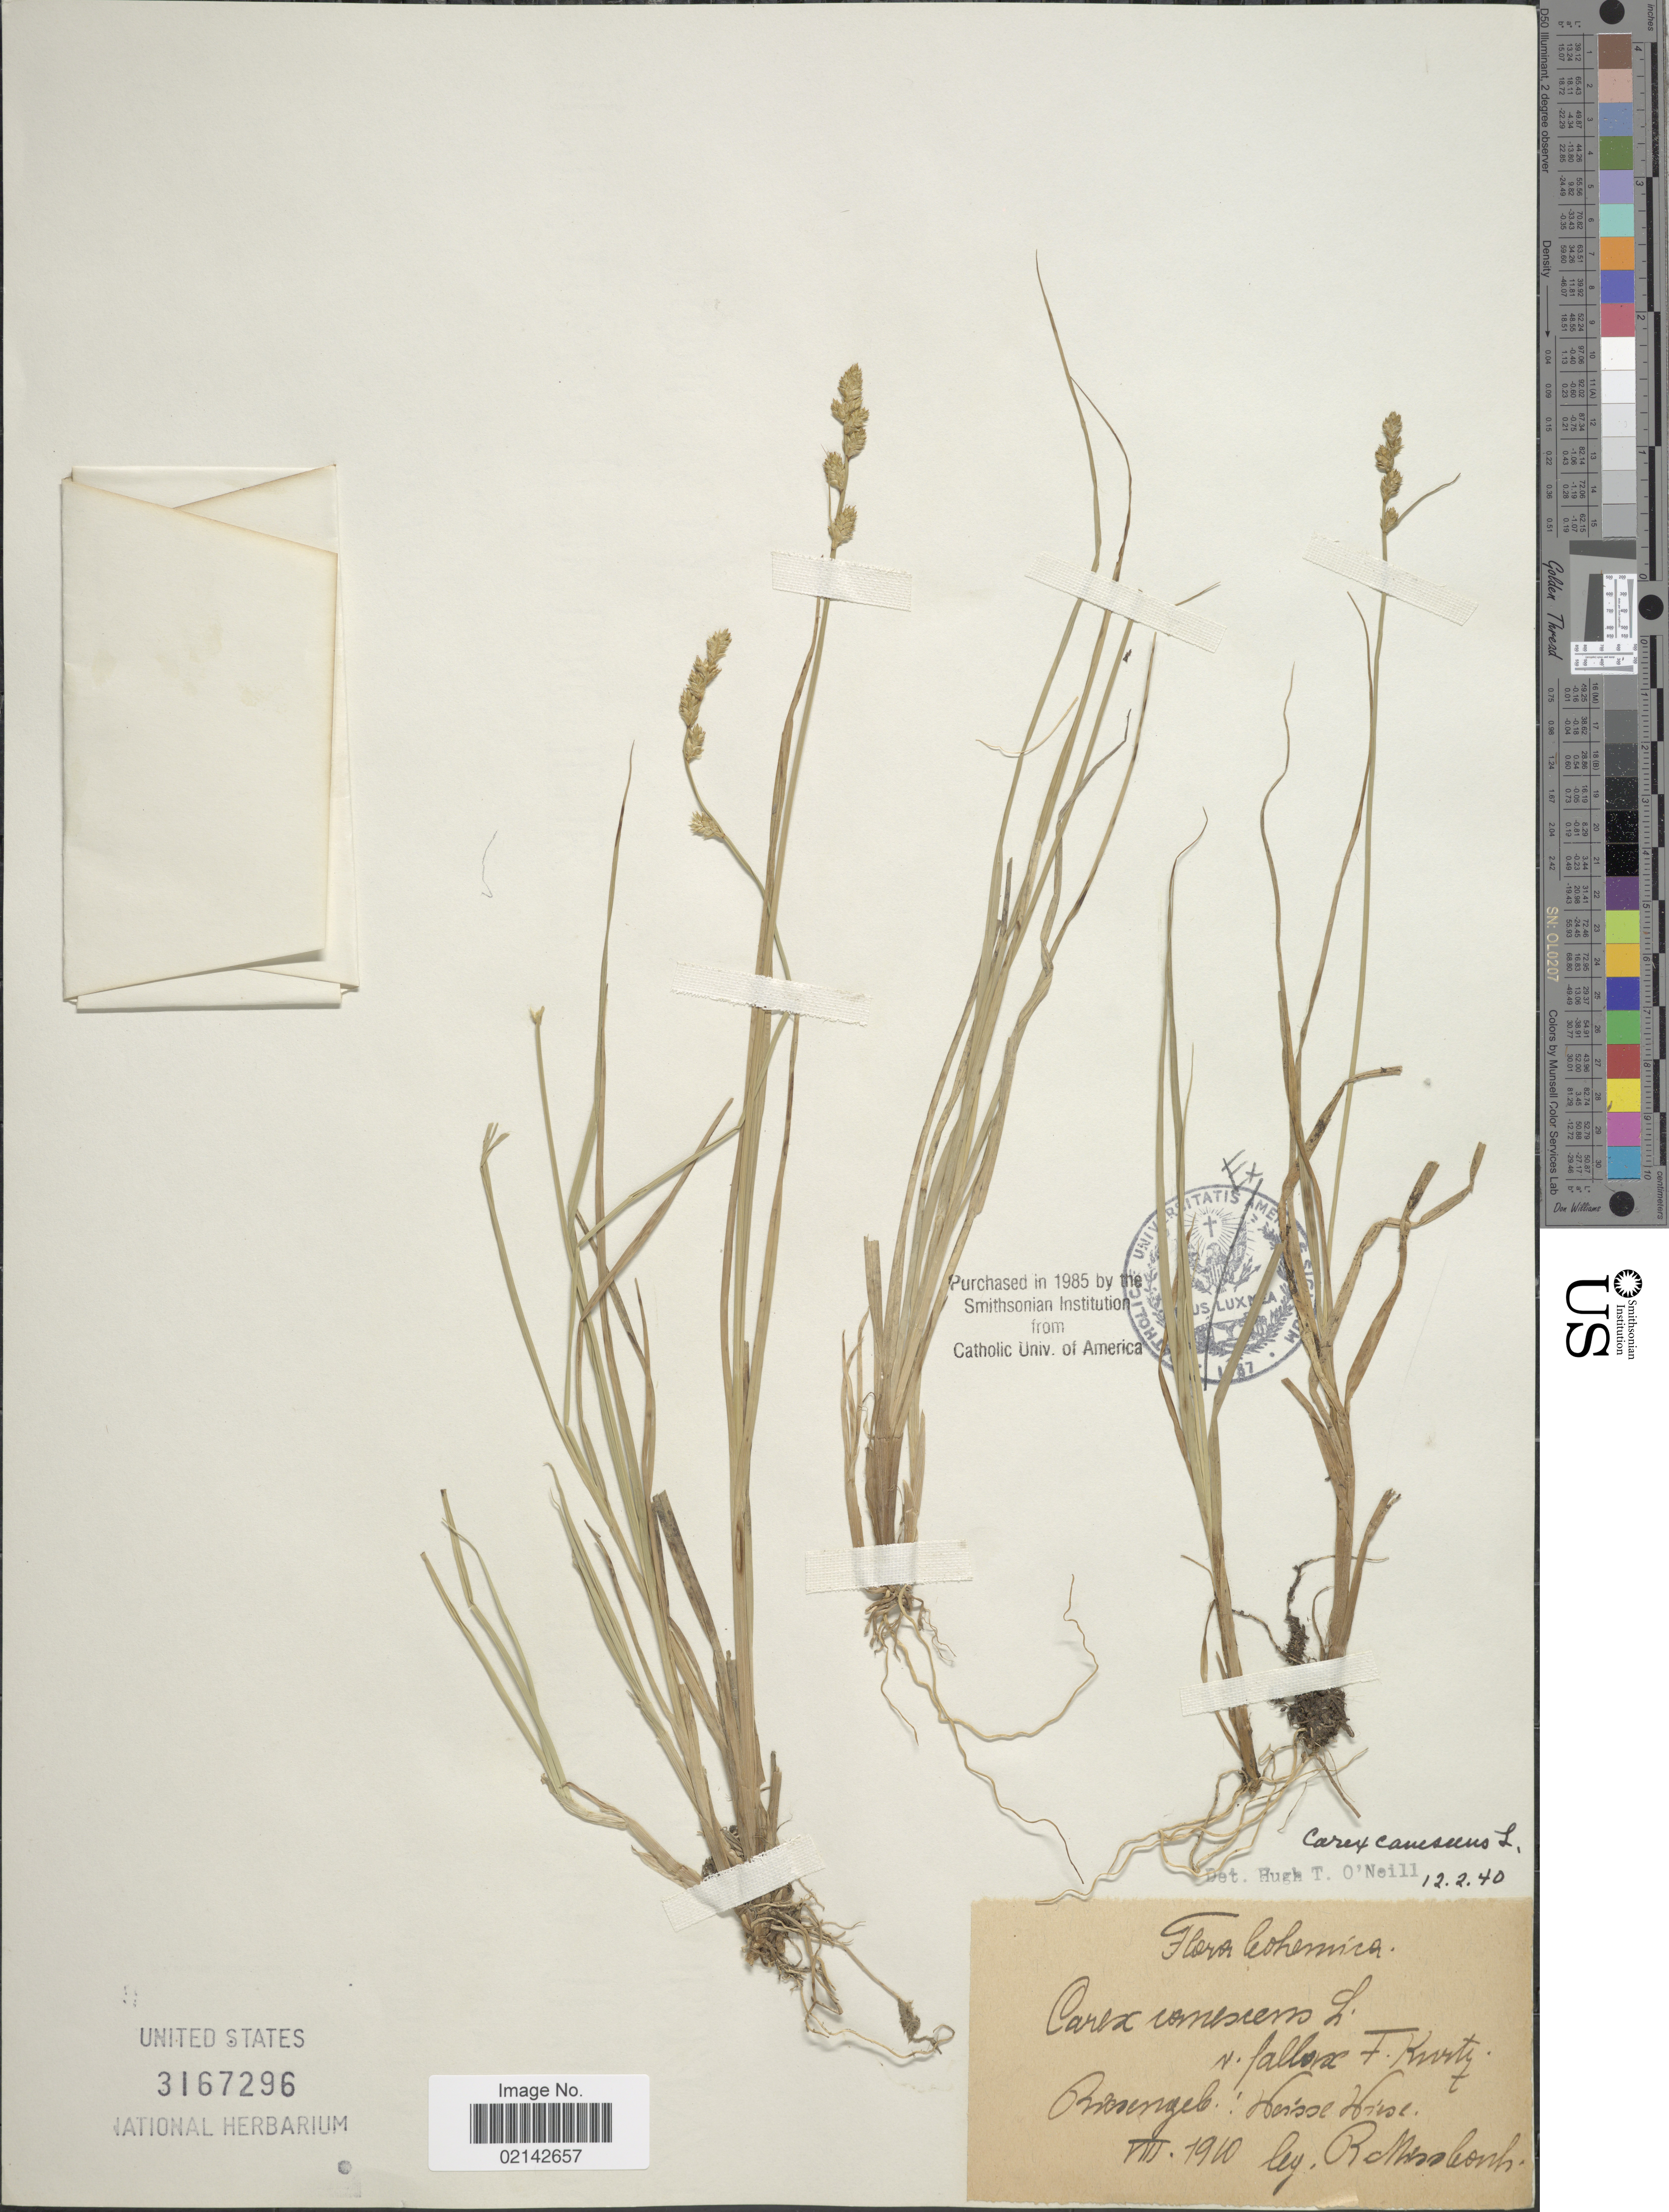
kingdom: Plantae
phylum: Tracheophyta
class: Liliopsida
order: Poales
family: Cyperaceae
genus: Carex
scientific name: Carex canescens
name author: L.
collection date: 1910-08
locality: Bohemica, Rosengeb.: Heisse Hiese. [interpreted]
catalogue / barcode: US 3167296